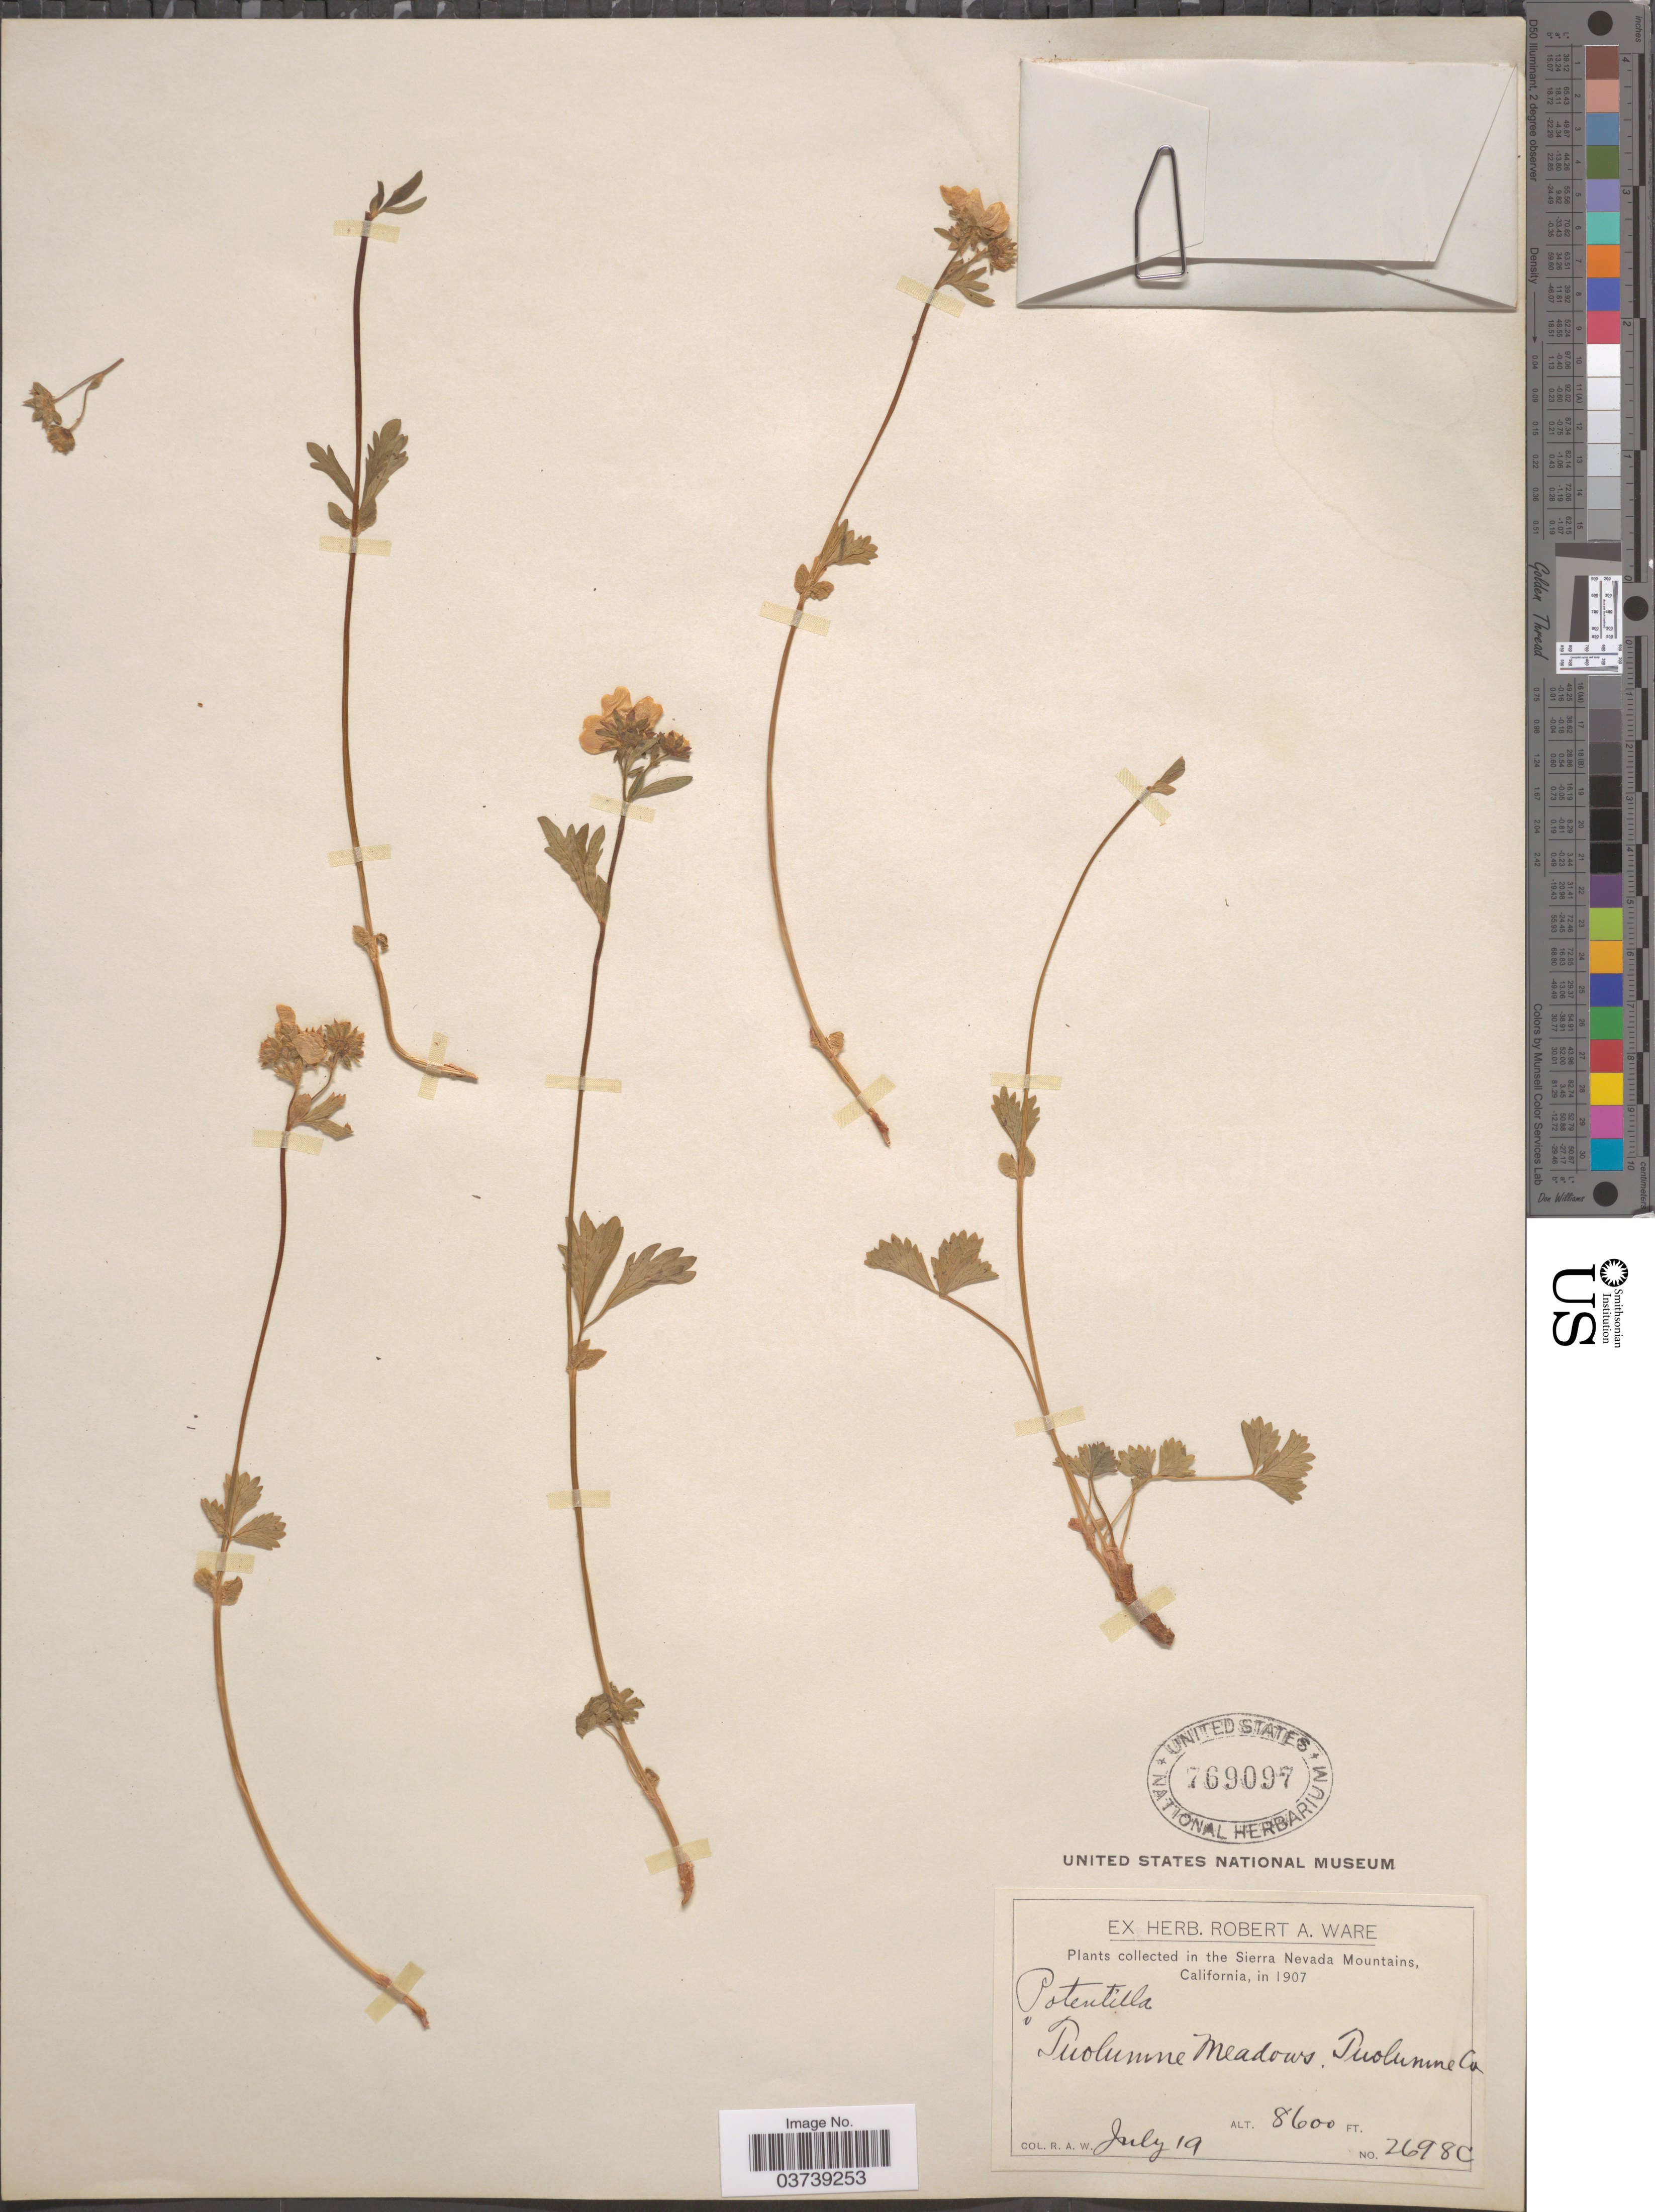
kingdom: Plantae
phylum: Tracheophyta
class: Magnoliopsida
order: Rosales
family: Rosaceae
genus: Potentilla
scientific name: Potentilla flabellifolia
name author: Hook. ex Torr. & A. Gray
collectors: R. Ware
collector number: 2698c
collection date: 1907-07-19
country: United States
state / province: California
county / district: Tuolumne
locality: Sierra Nevada Mountains. Tuolumne Meadows, Tuolumne Co.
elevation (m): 2621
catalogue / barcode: US 769097